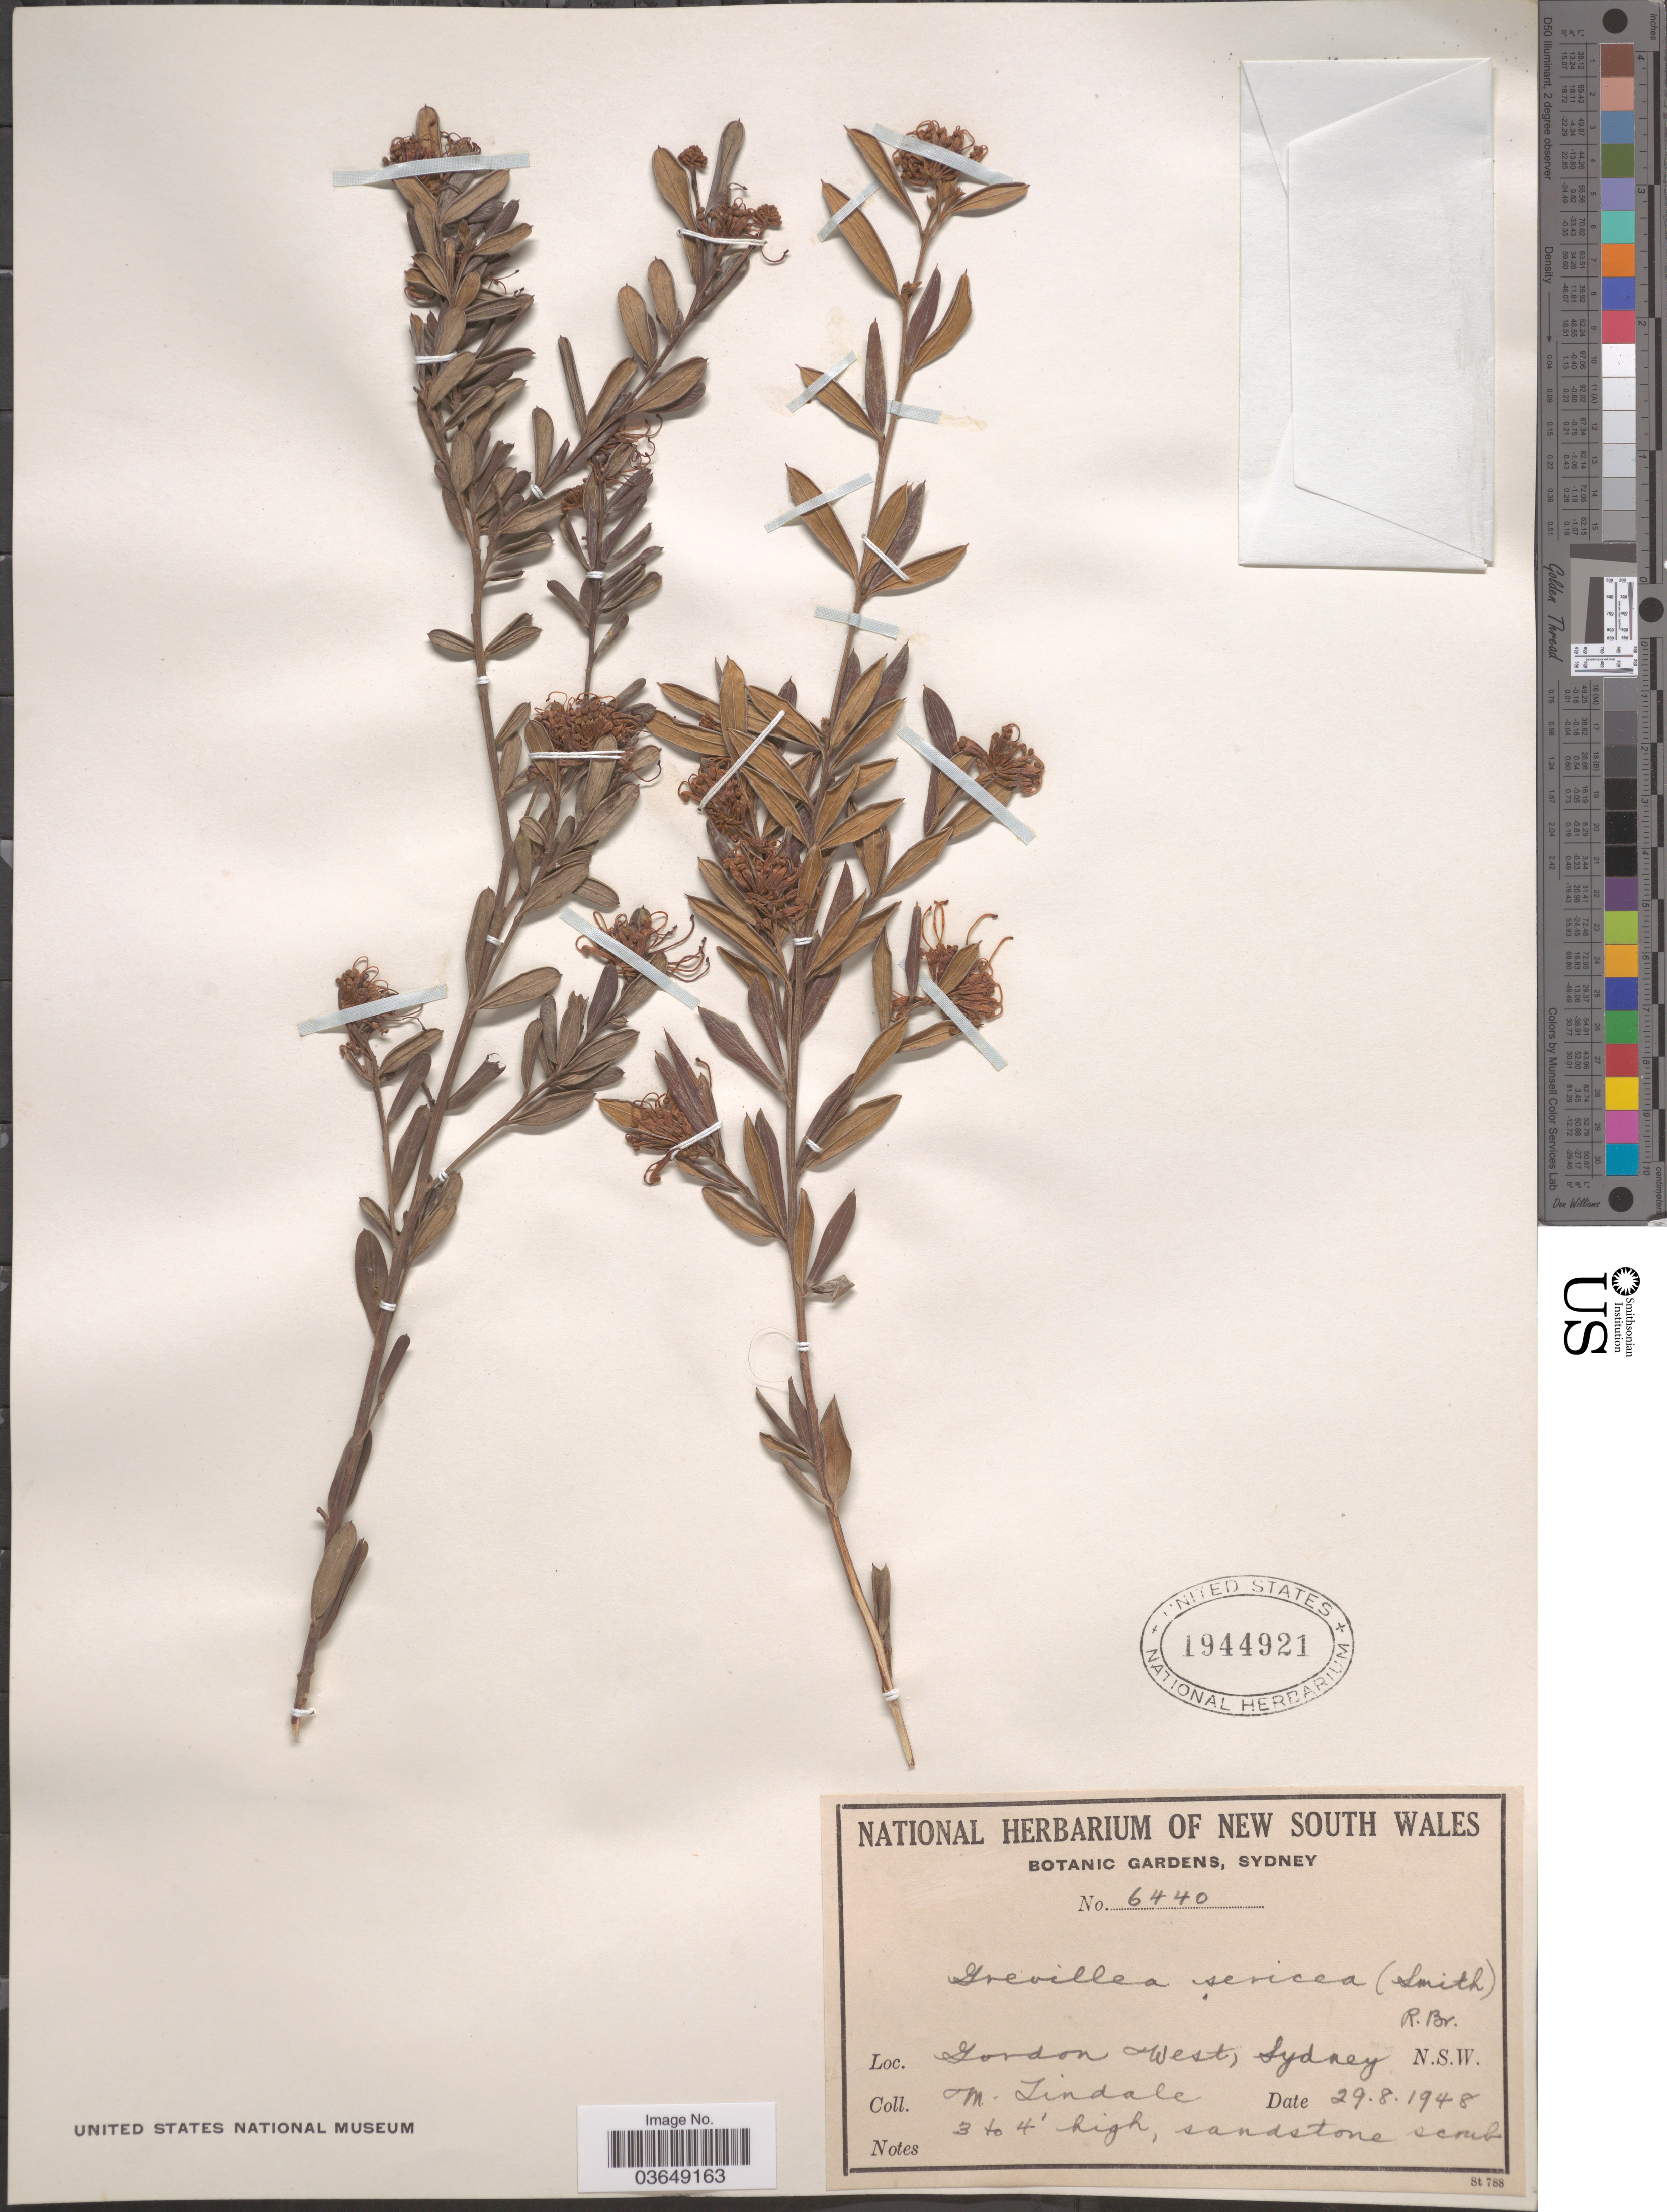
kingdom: Plantae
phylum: Tracheophyta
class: Magnoliopsida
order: Proteales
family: Proteaceae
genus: Grevillea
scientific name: Grevillea sericea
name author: (Sm.) R. Br.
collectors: M. D. Tindale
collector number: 6440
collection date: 1948-08-29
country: Australia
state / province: New South Wales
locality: Gordon West, Sydney.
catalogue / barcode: US 1944921